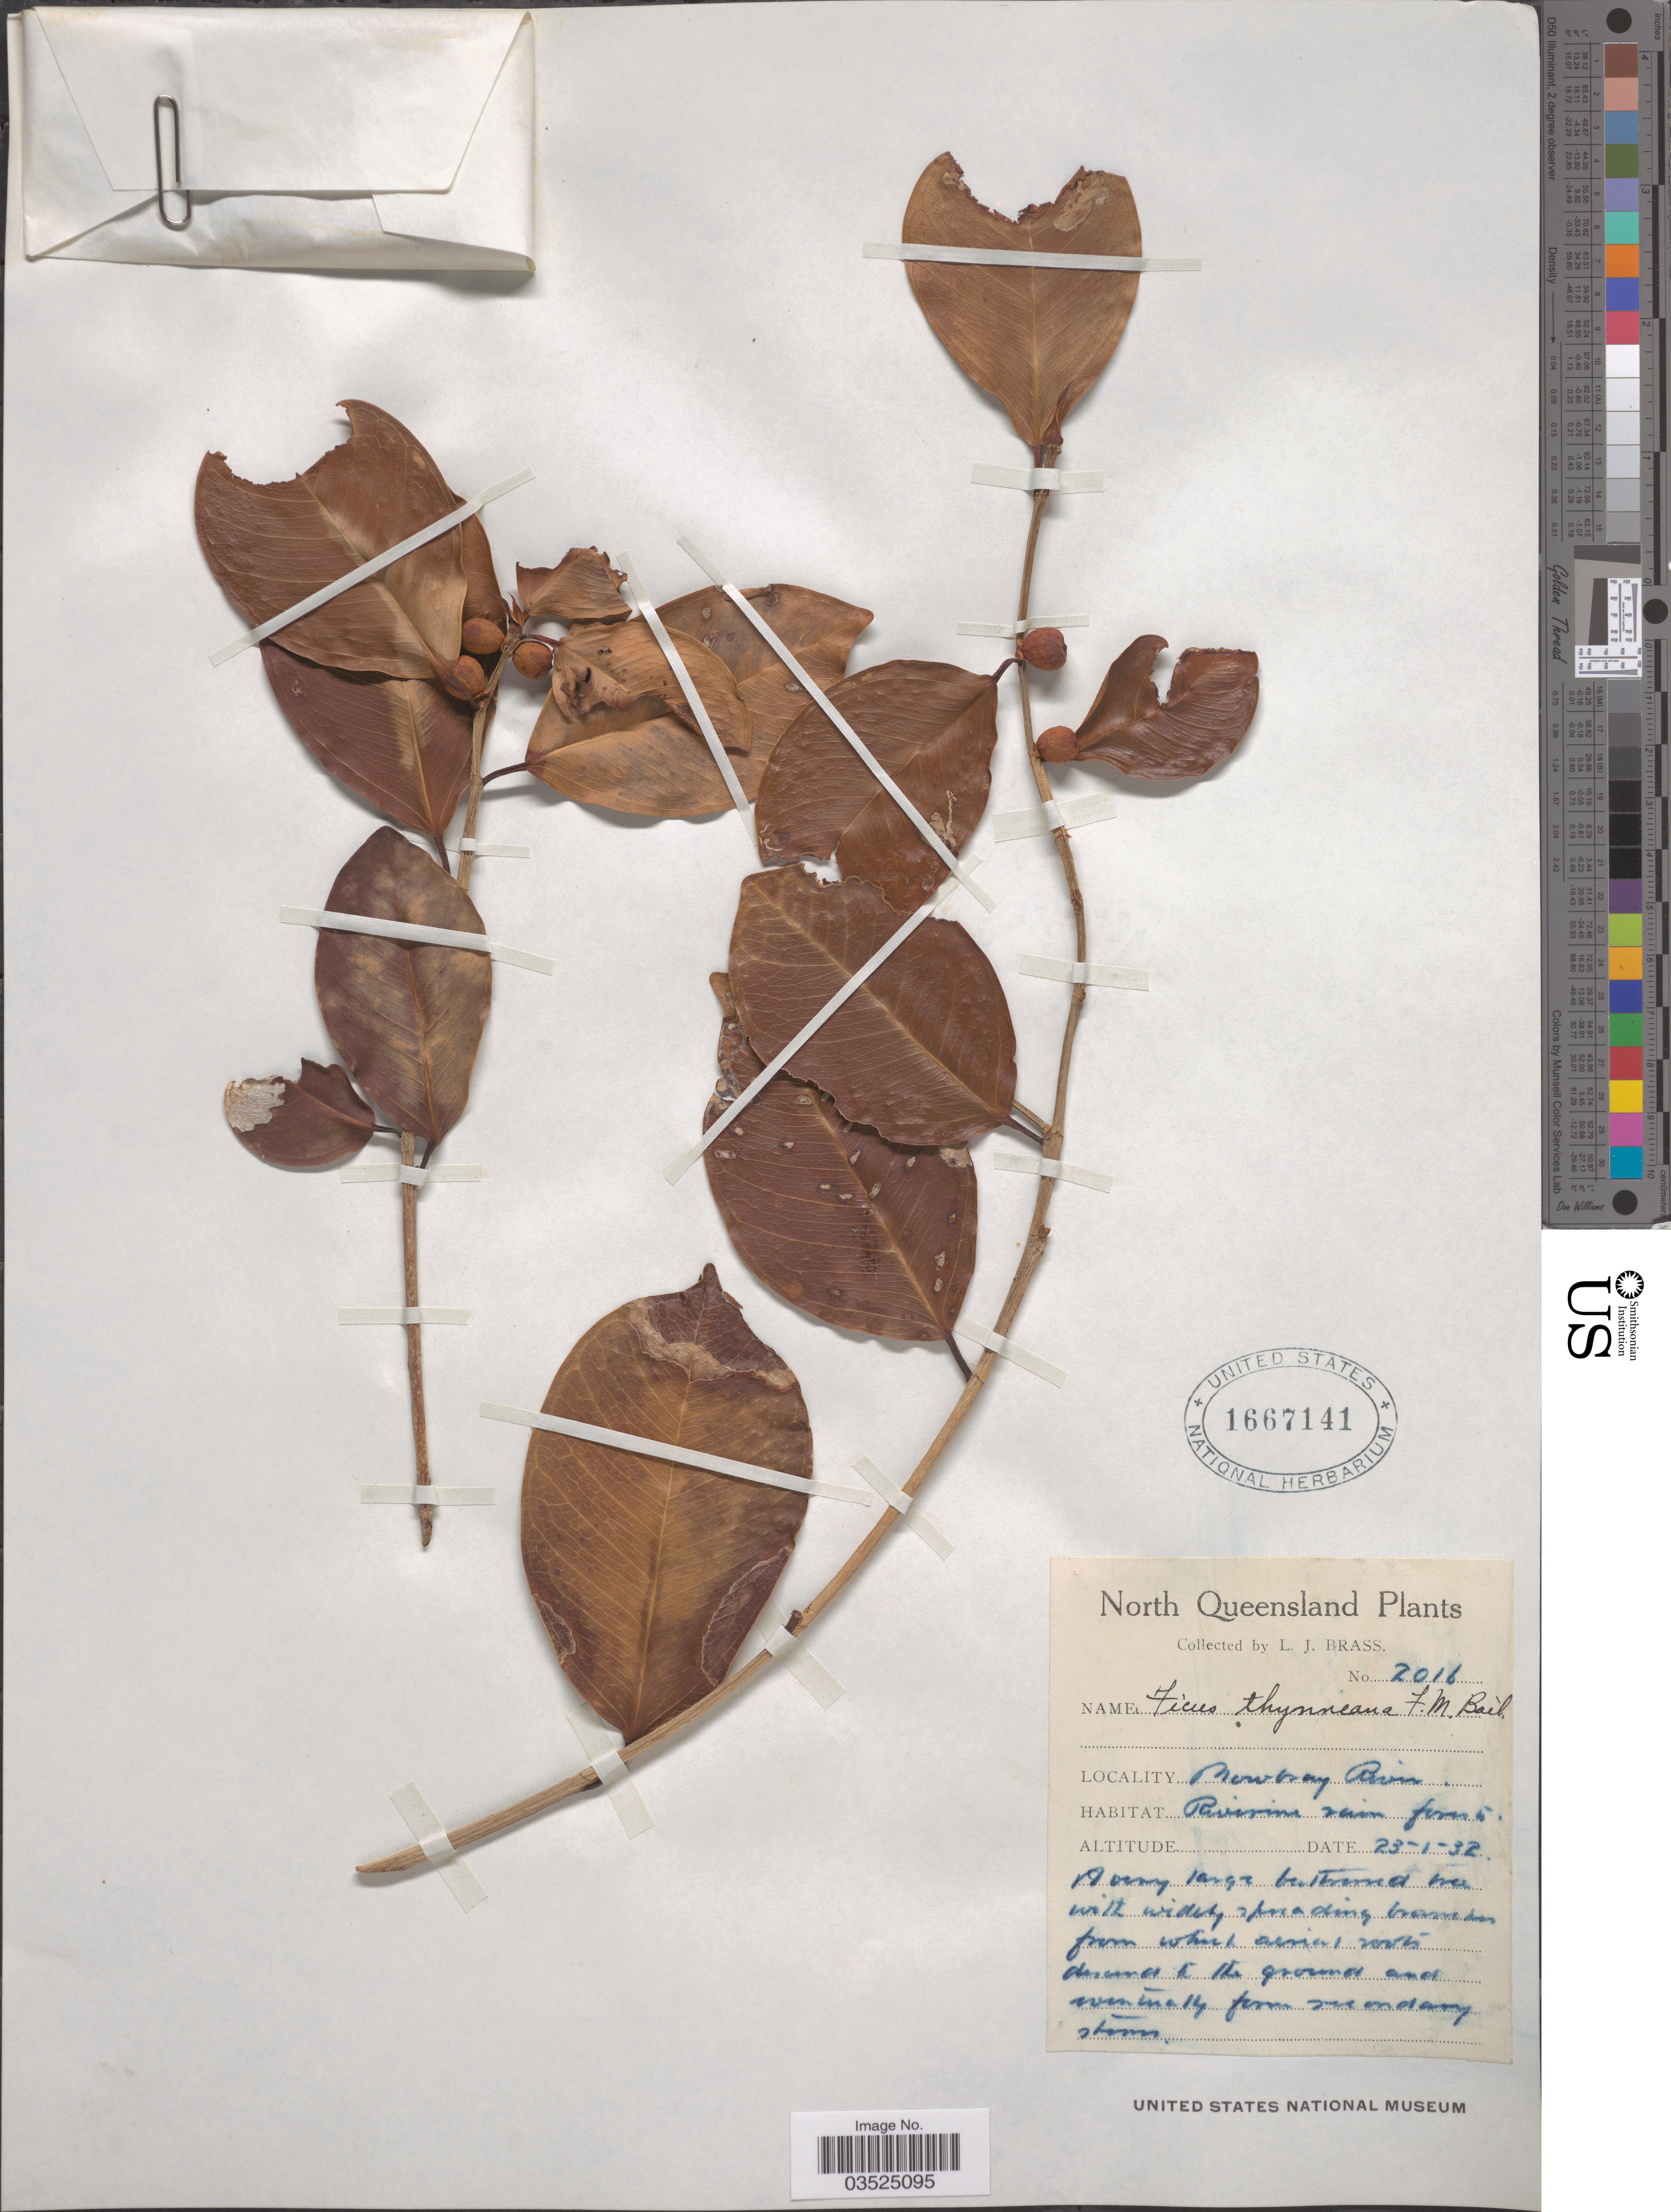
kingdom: Plantae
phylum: Tracheophyta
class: Magnoliopsida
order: Rosales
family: Moraceae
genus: Ficus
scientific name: Ficus thynneana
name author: F.M. Bailey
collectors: L. J. Brass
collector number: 2016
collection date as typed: Transcribed d/m/y: 23/1/32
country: Australia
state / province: Queensland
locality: North Queensland. Mowbray River.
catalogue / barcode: US 1667141